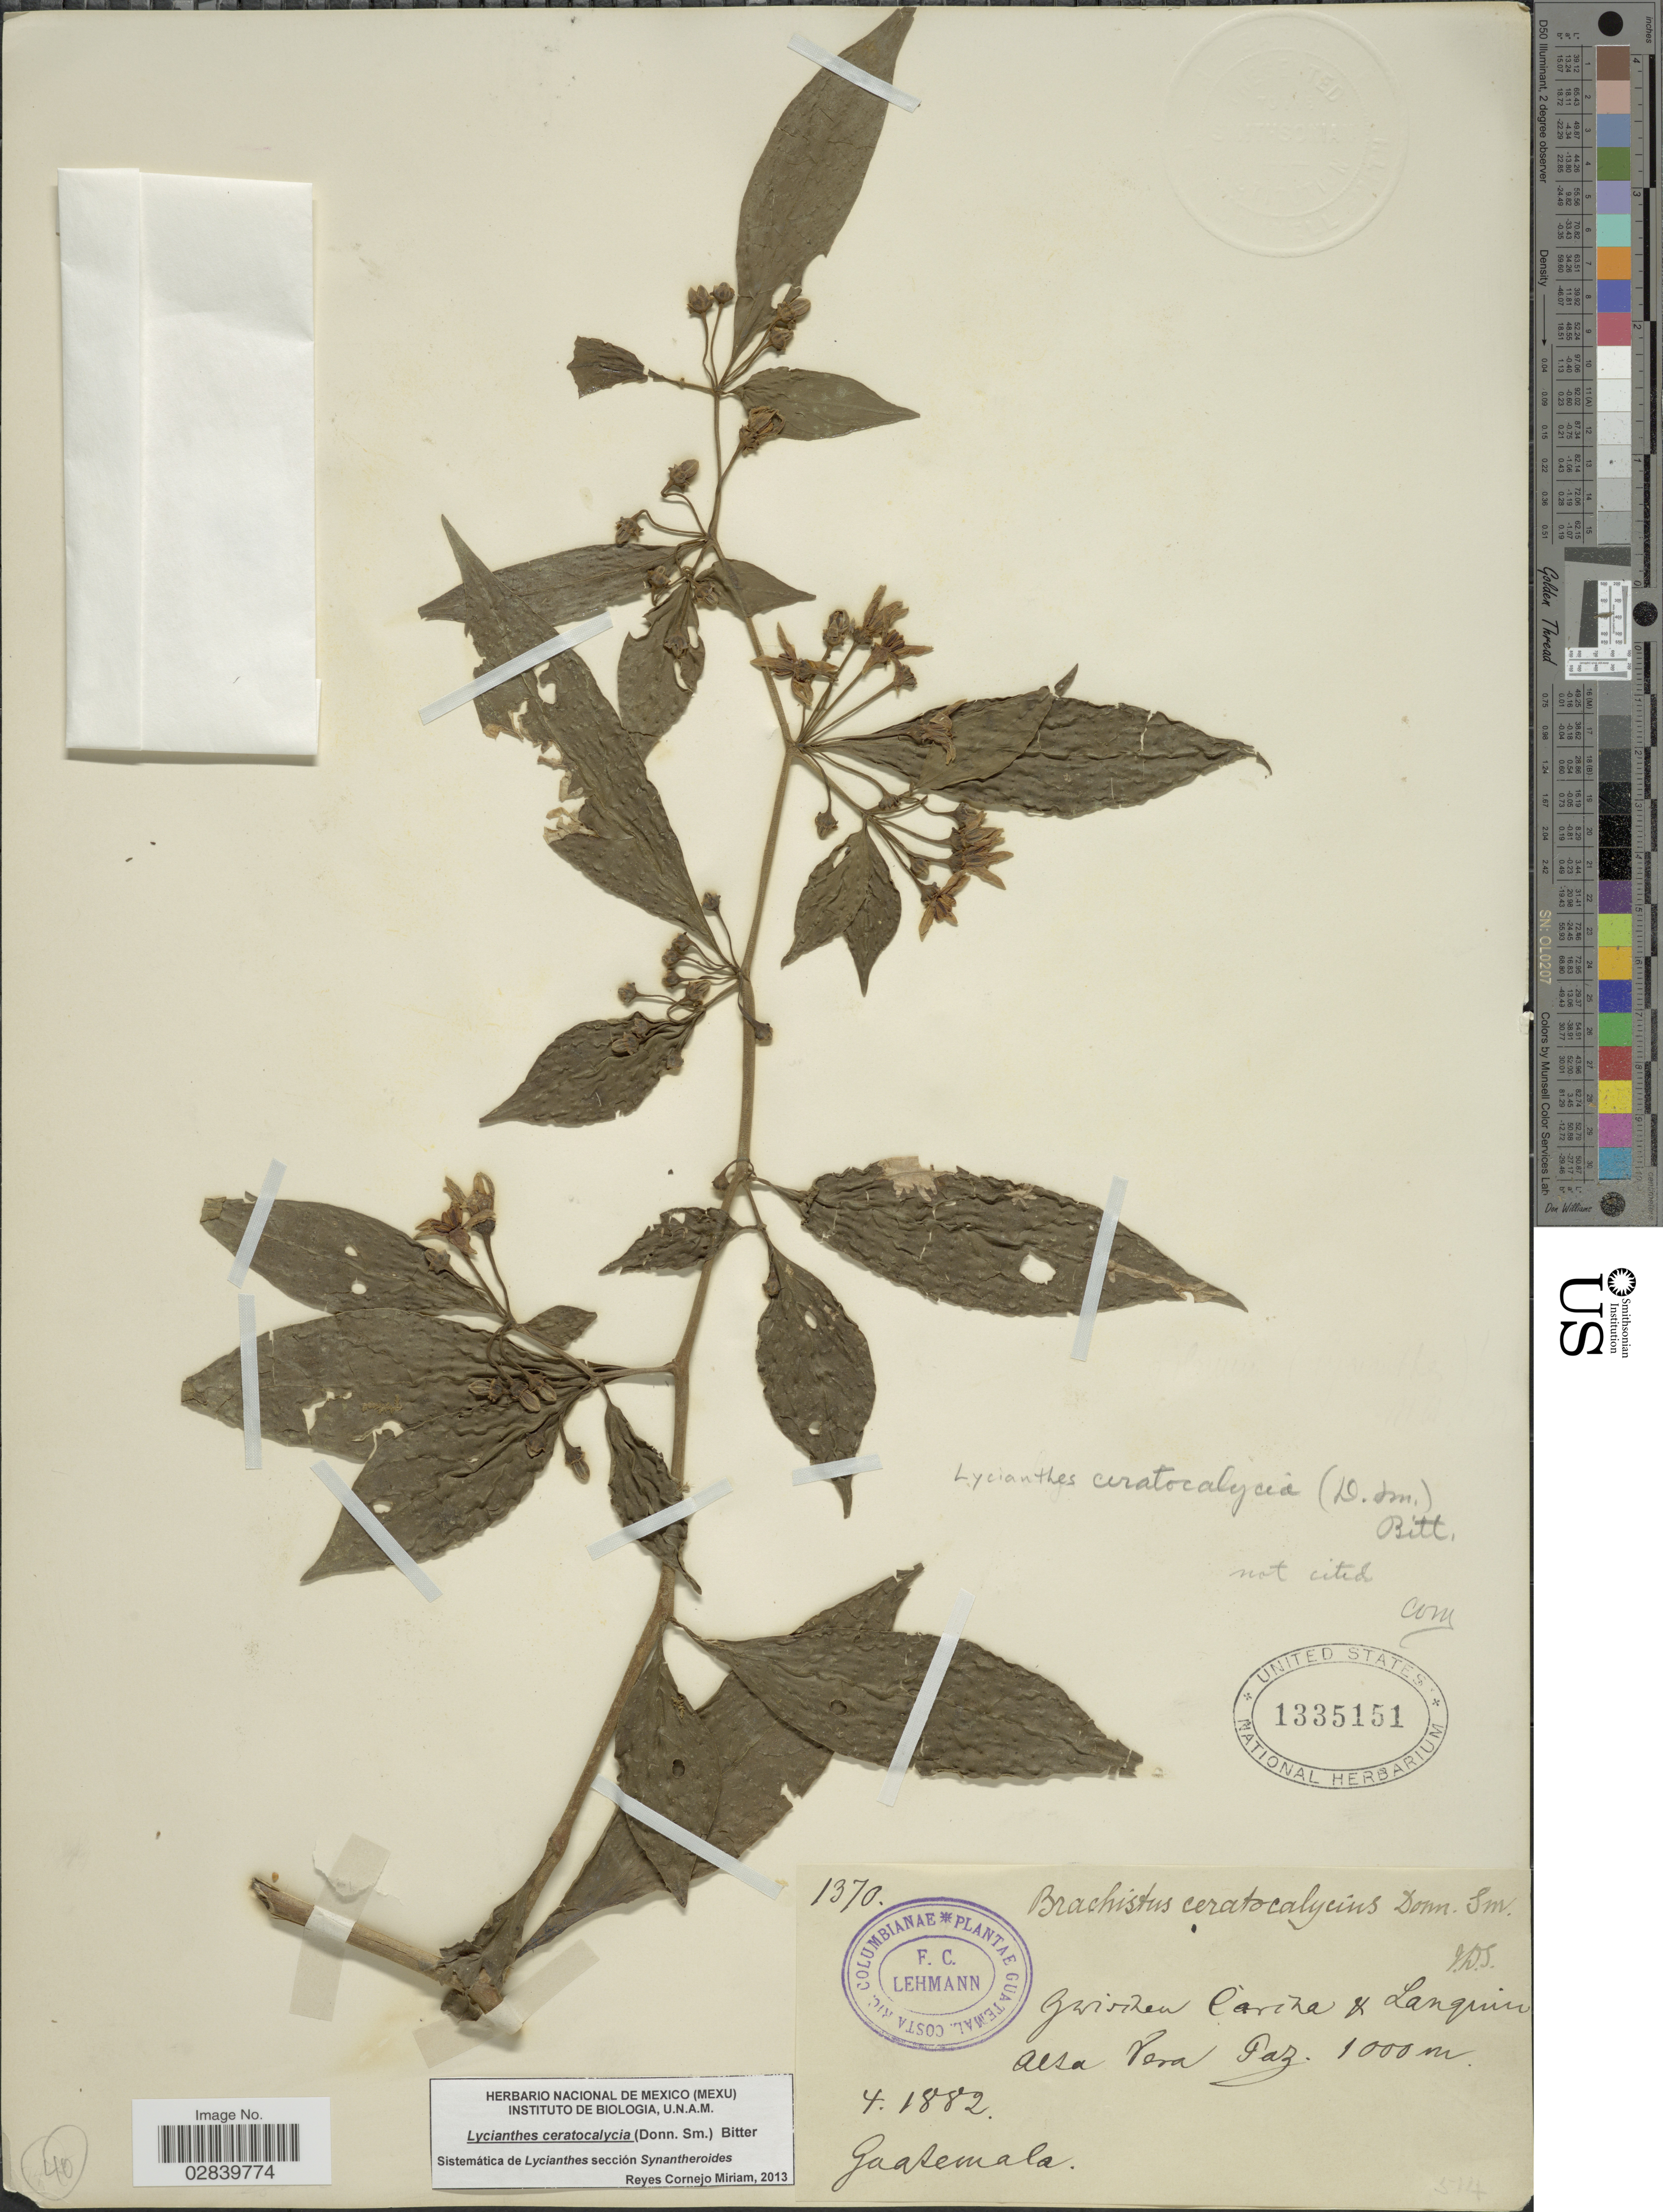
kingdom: Plantae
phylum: Tracheophyta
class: Magnoliopsida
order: Solanales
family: Solanaceae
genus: Lycianthes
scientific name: Lycianthes ceratocalycia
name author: (Donn. Sm.) Bitter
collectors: F. C. Lehmann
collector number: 1370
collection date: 1882-04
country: Guatemala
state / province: Alta Verapaz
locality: Zwischen Carina & Lanquin.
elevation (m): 1000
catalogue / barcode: US 1335151